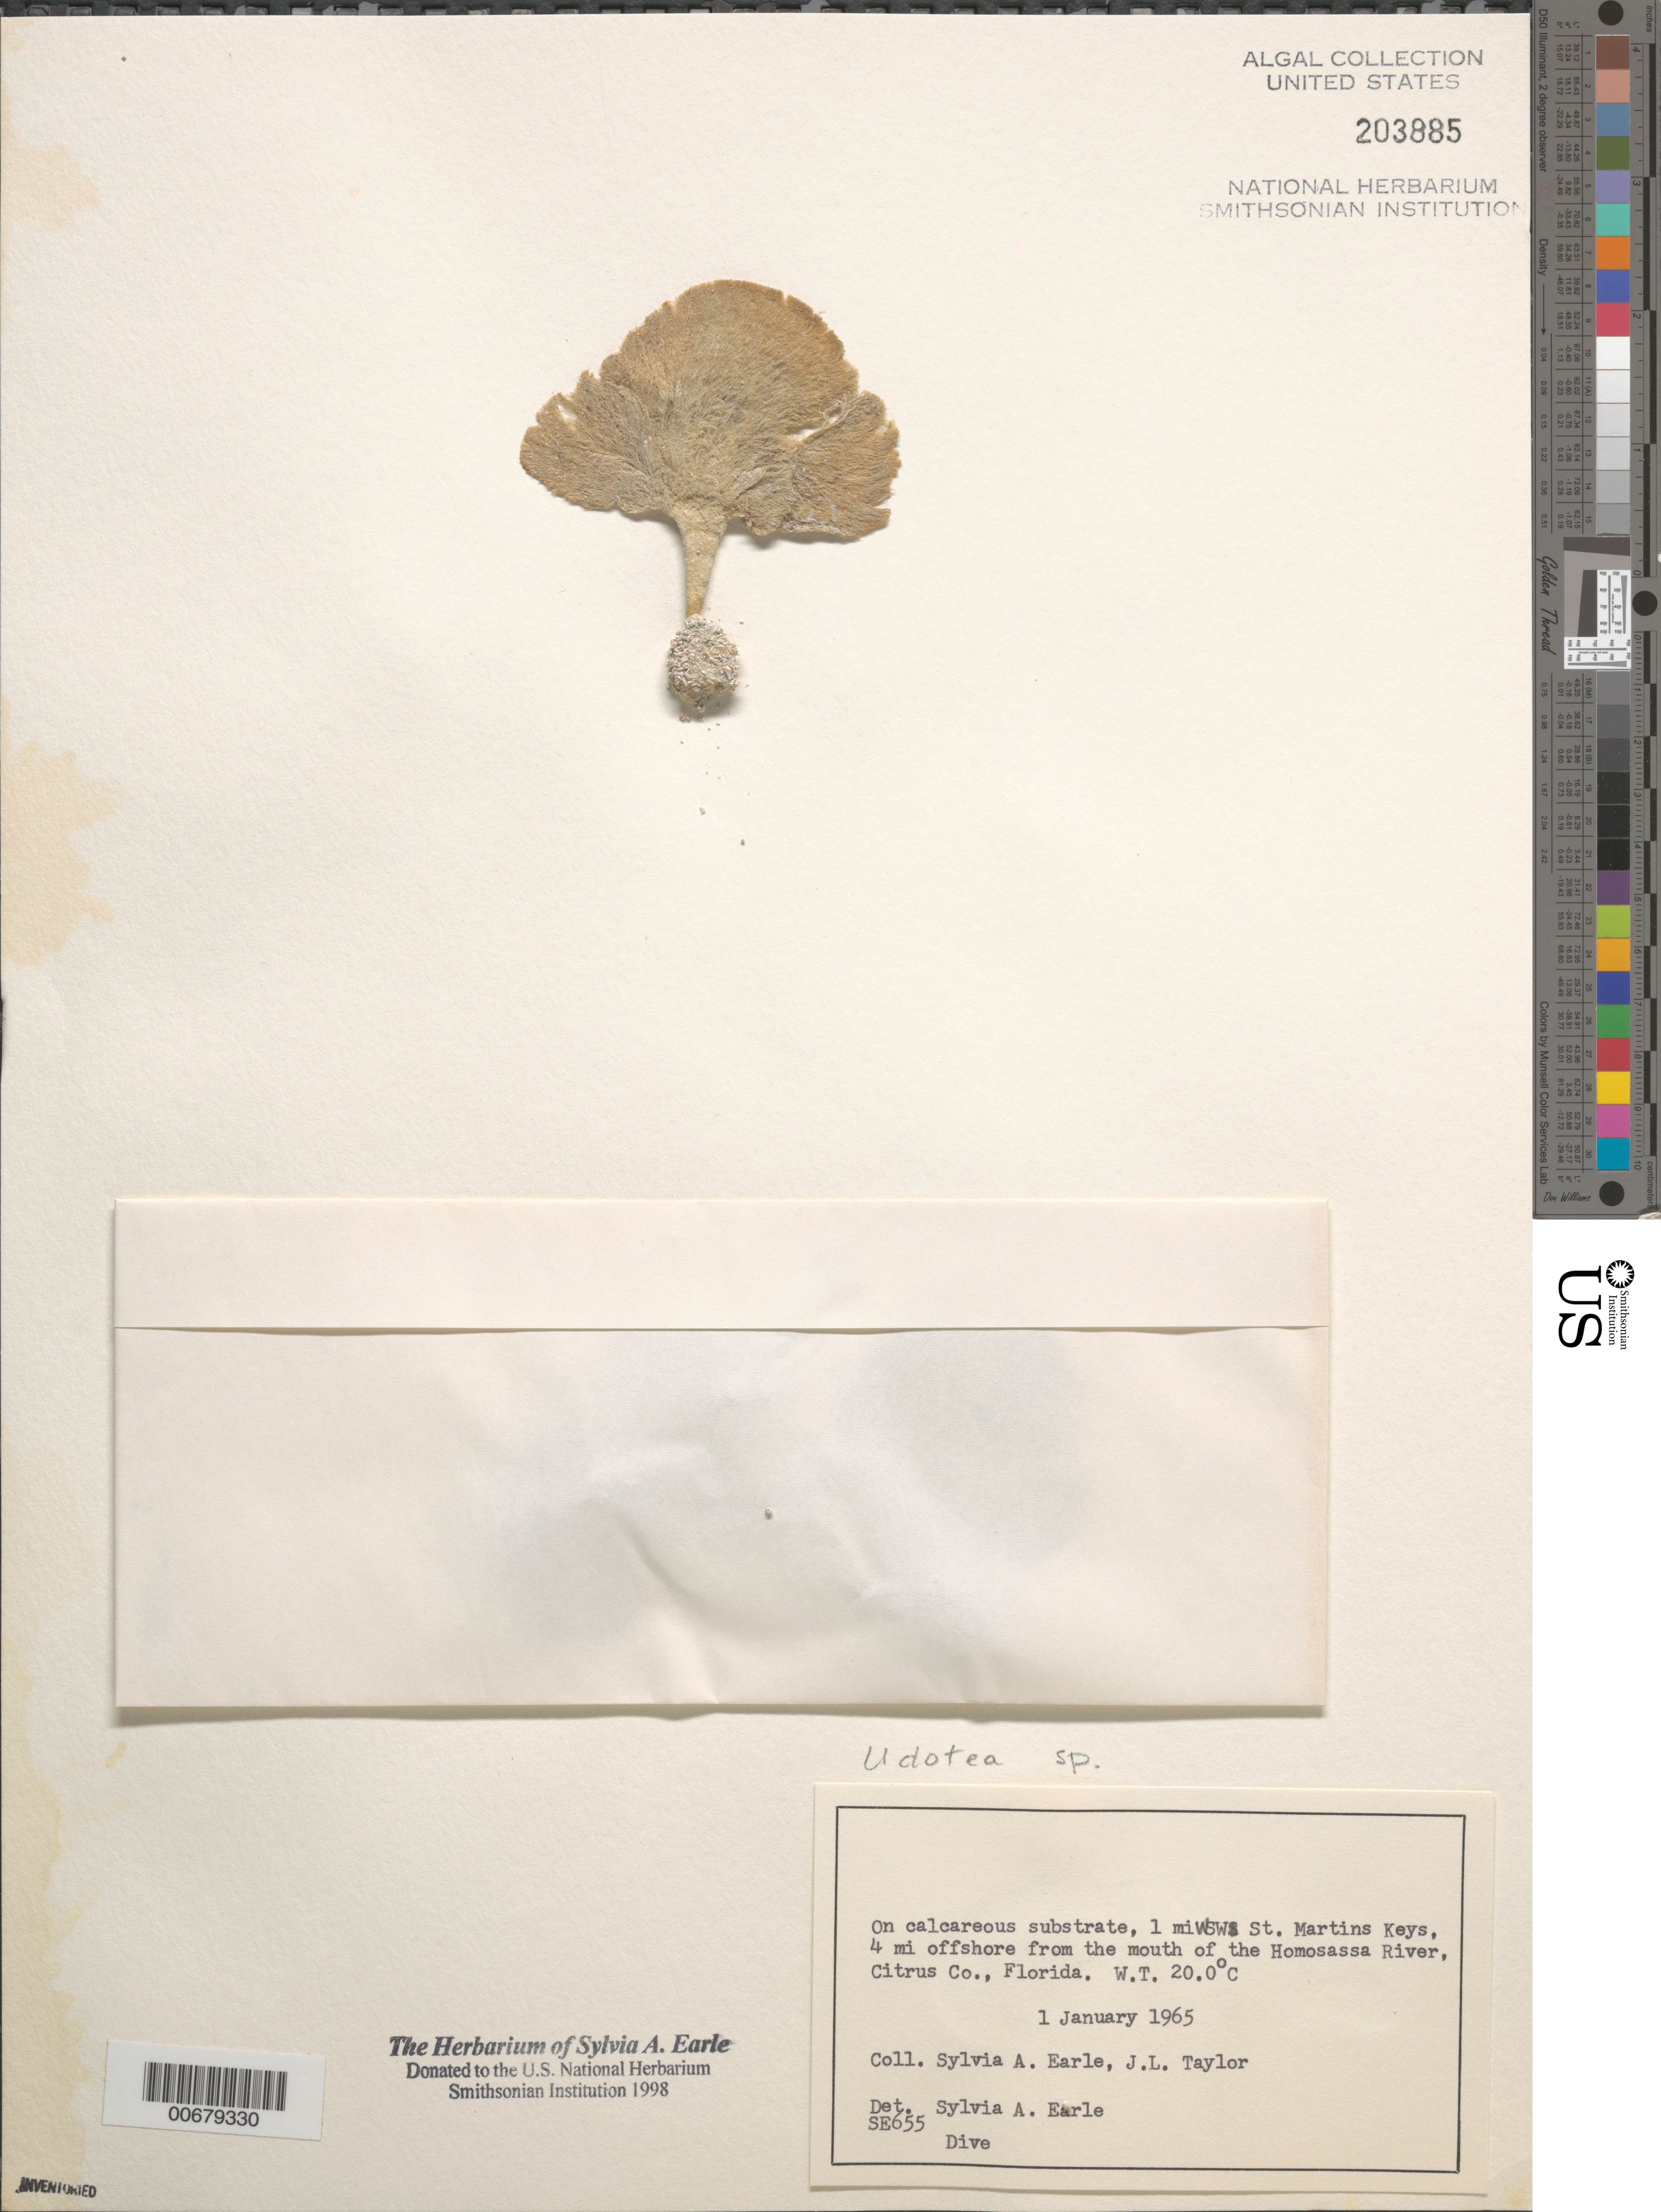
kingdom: Plantae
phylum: Chlorophyta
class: Ulvophyceae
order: Bryopsidales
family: Udoteaceae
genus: Udotea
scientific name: Udotea sp.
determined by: Earle, S. A.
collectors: S. A. Earle & J. L. Taylor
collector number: SE 655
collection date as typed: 01 Jan 1965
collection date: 1965-01-01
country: United States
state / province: Florida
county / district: Citrus County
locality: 4 miles off Homosassa River mouth, 1 mile west southwest of St. Martins Keys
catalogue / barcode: US 203885